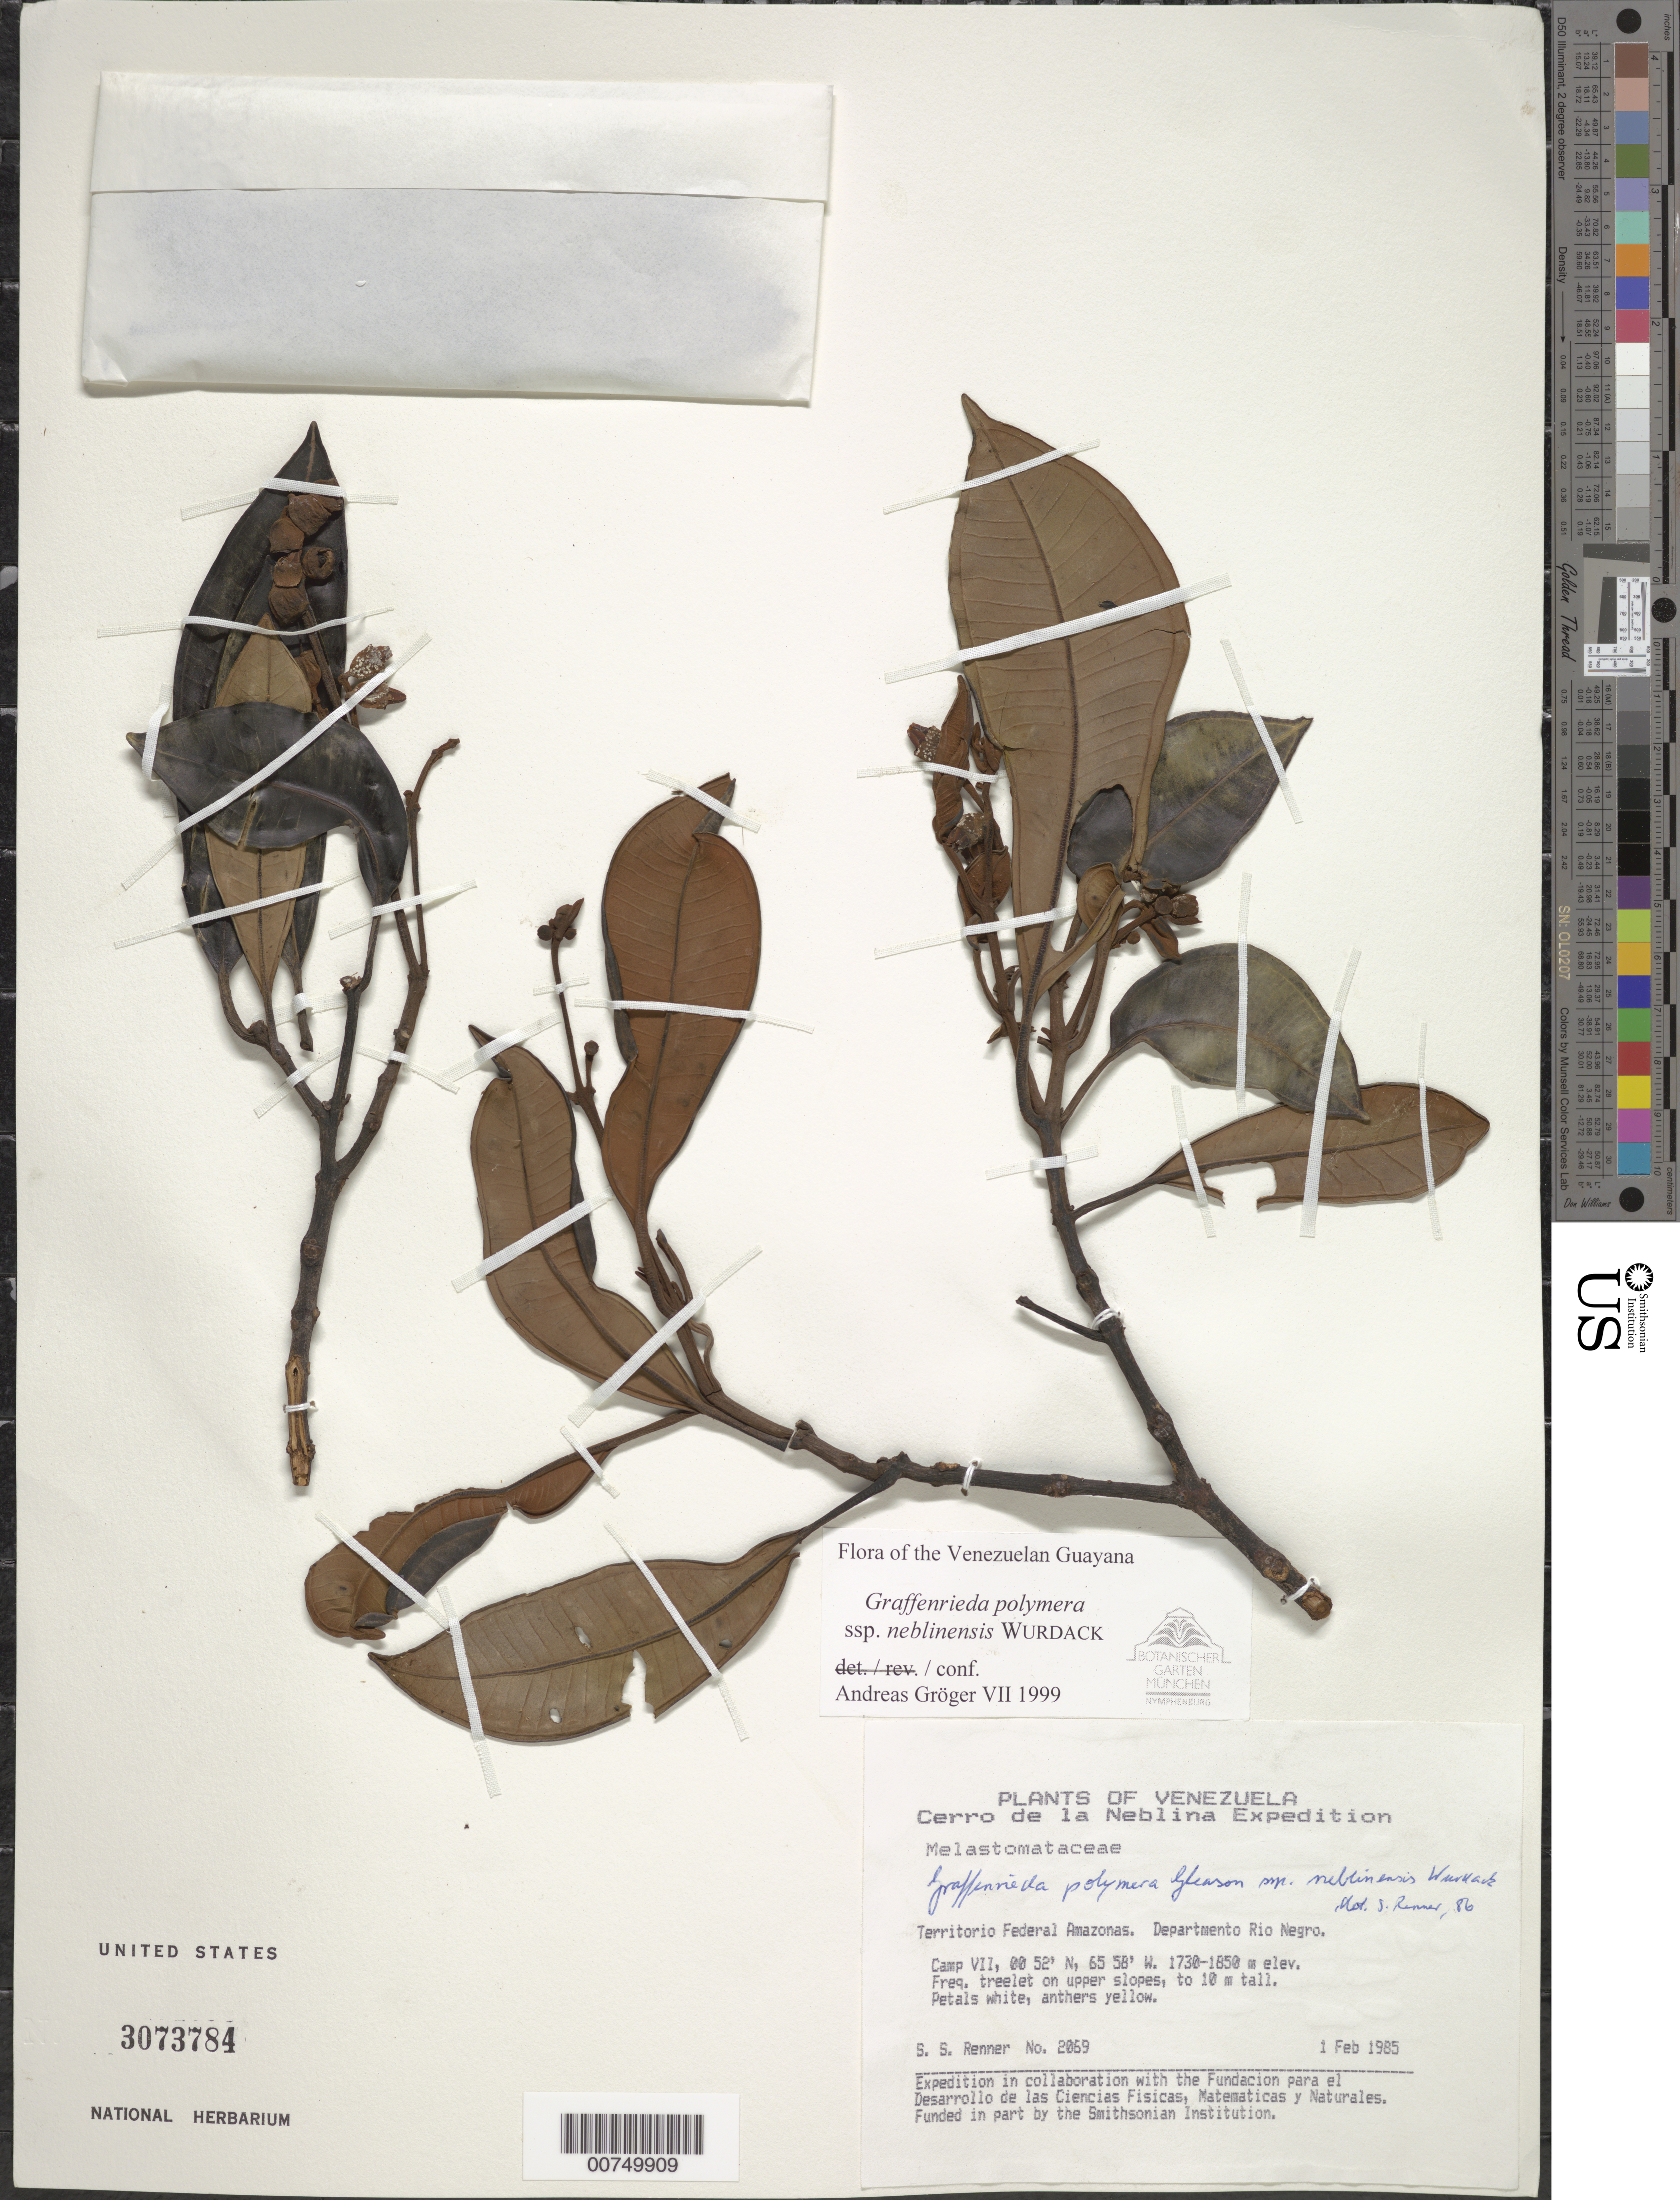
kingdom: Plantae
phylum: Tracheophyta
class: Magnoliopsida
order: Myrtales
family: Melastomataceae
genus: Graffenrieda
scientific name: Graffenrieda polymera subsp. neblinensis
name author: Wurdack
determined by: Gröger, A.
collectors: S. S. Renner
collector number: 2069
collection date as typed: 1-Feb-85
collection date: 1985-02-01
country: Venezuela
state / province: Amazonas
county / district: Río Negro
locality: Cerro de la Neblina, Camp VII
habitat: Upper slopes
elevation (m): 1730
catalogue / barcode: US 3073784